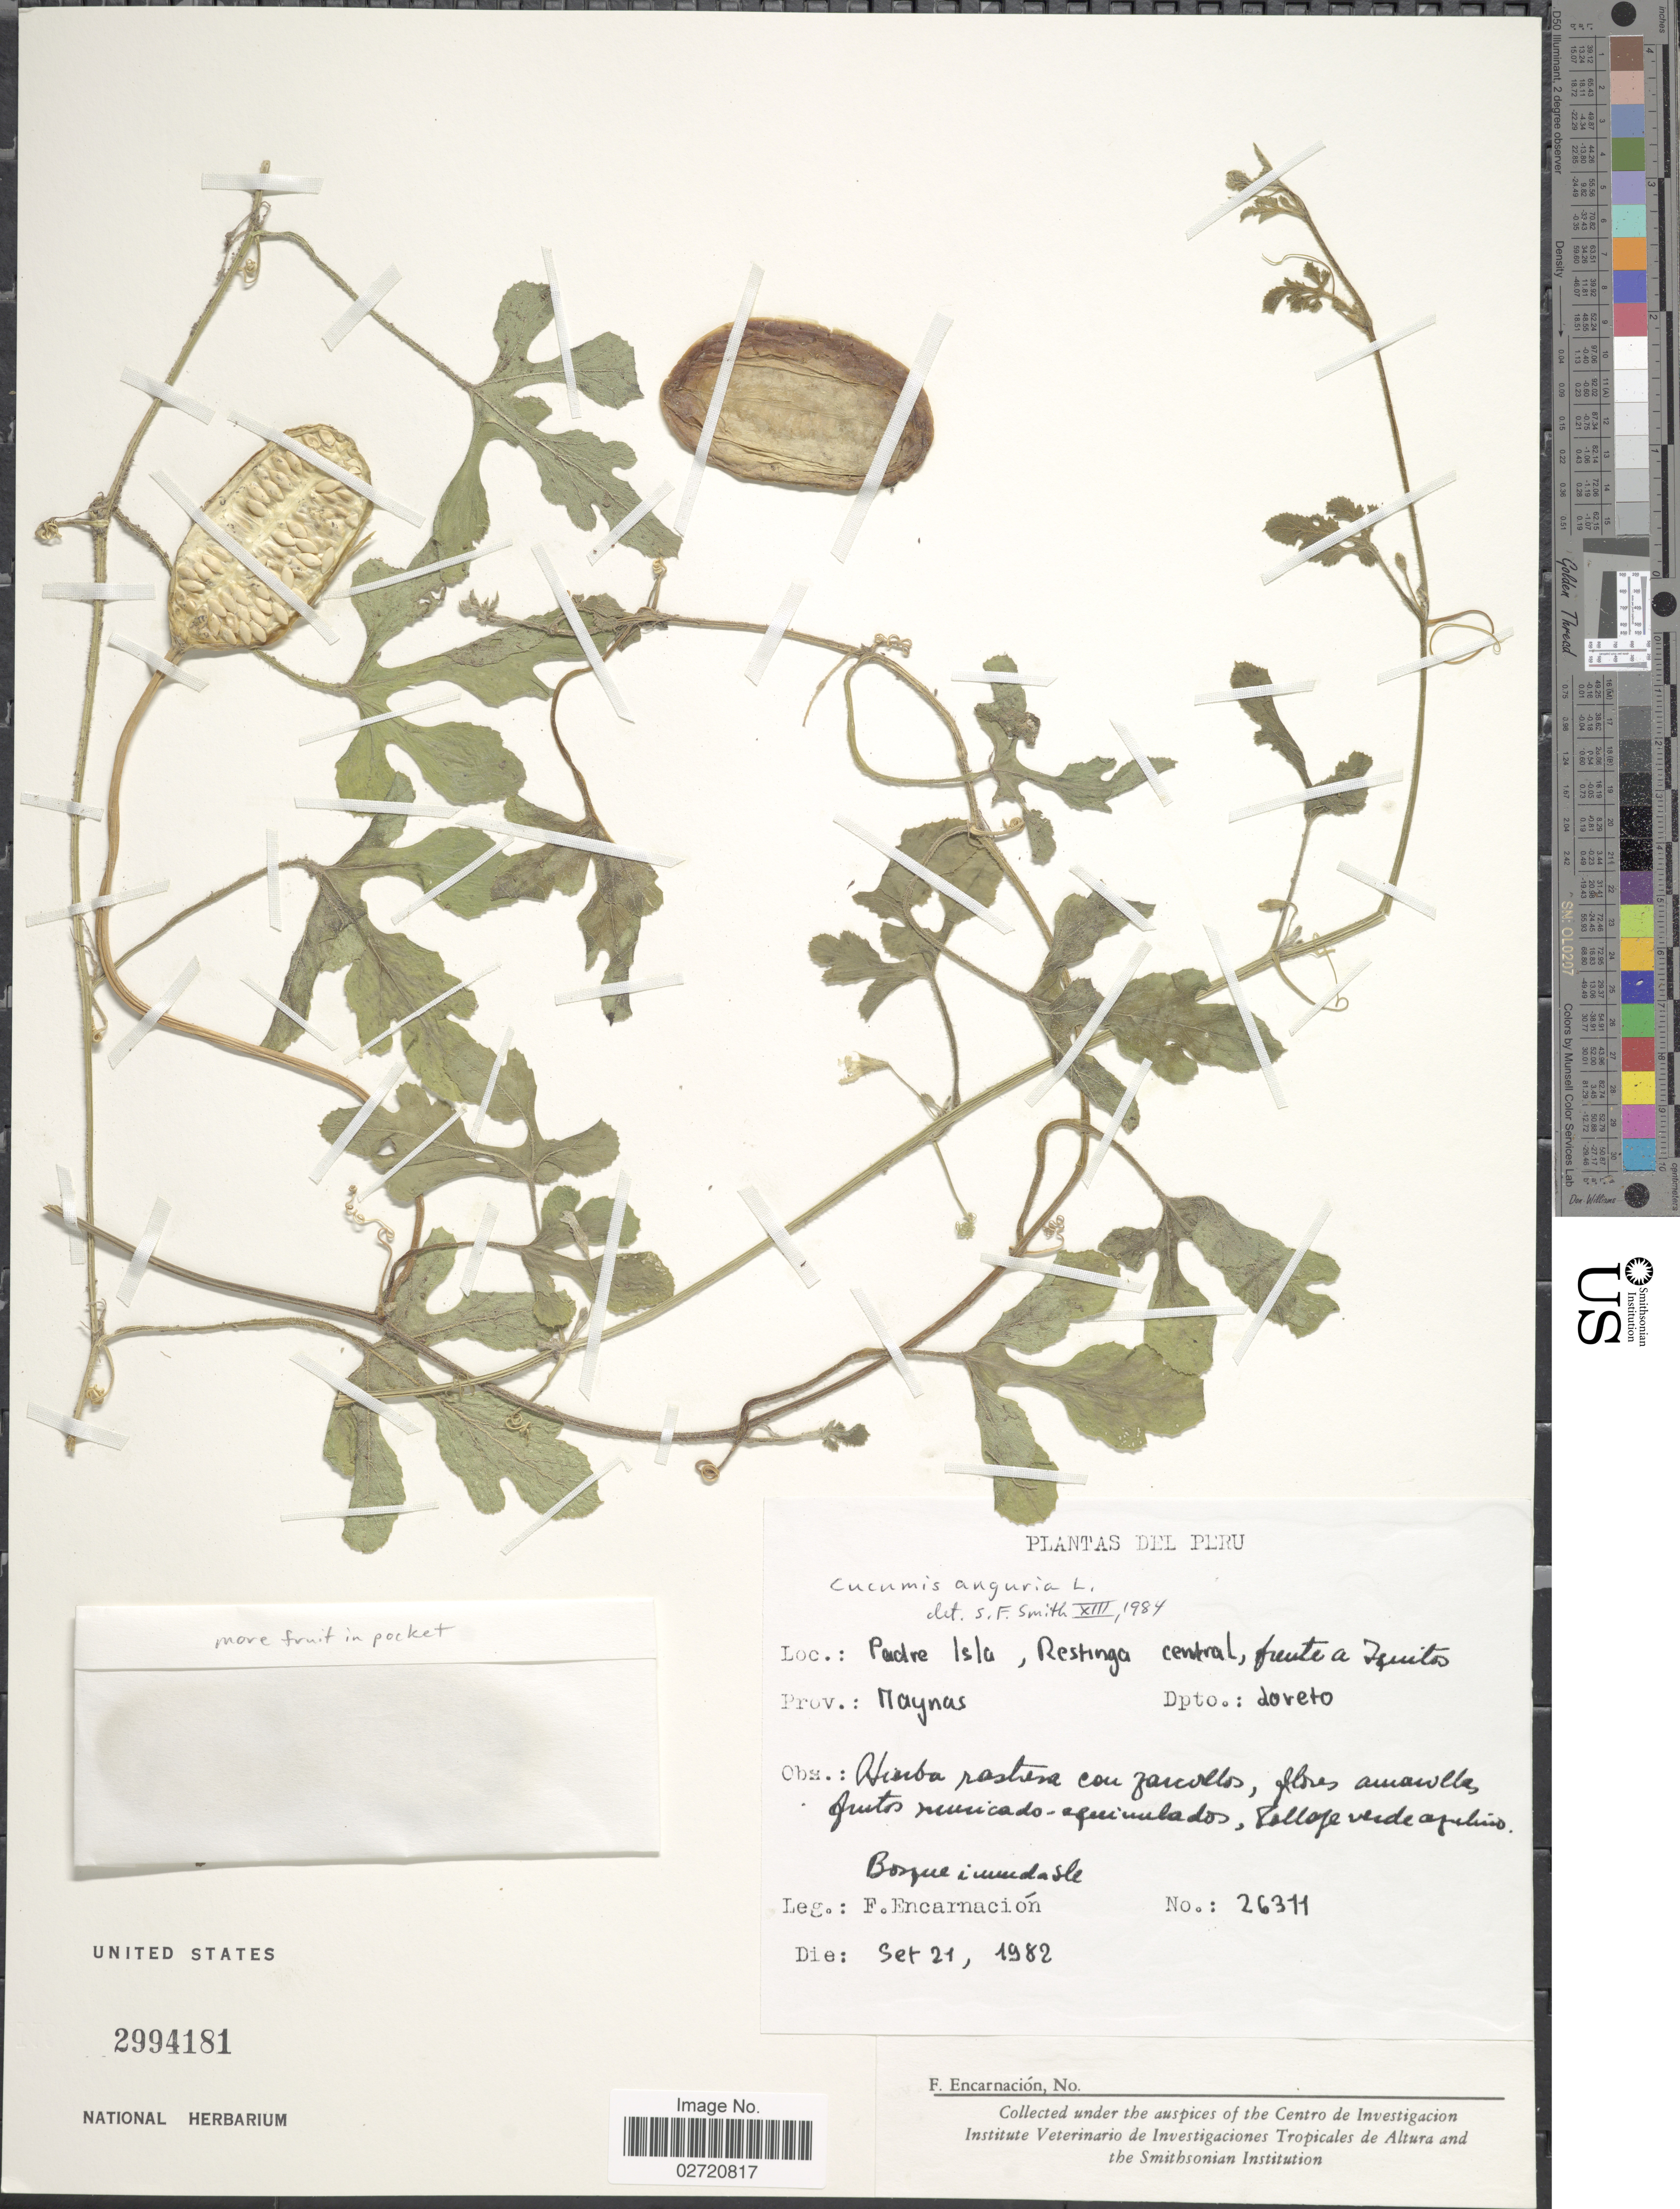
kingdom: Plantae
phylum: Tracheophyta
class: Magnoliopsida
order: Cucurbitales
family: Cucurbitaceae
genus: Cucumis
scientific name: Cucumis anguria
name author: L.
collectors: F. Encarnación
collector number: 26311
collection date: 1982-09-21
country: Peru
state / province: Loreto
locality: Padre Isla, Restinga central, frente a Iquitos. Prov.: Maynas, Dpto: Loreto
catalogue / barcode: US 2994181